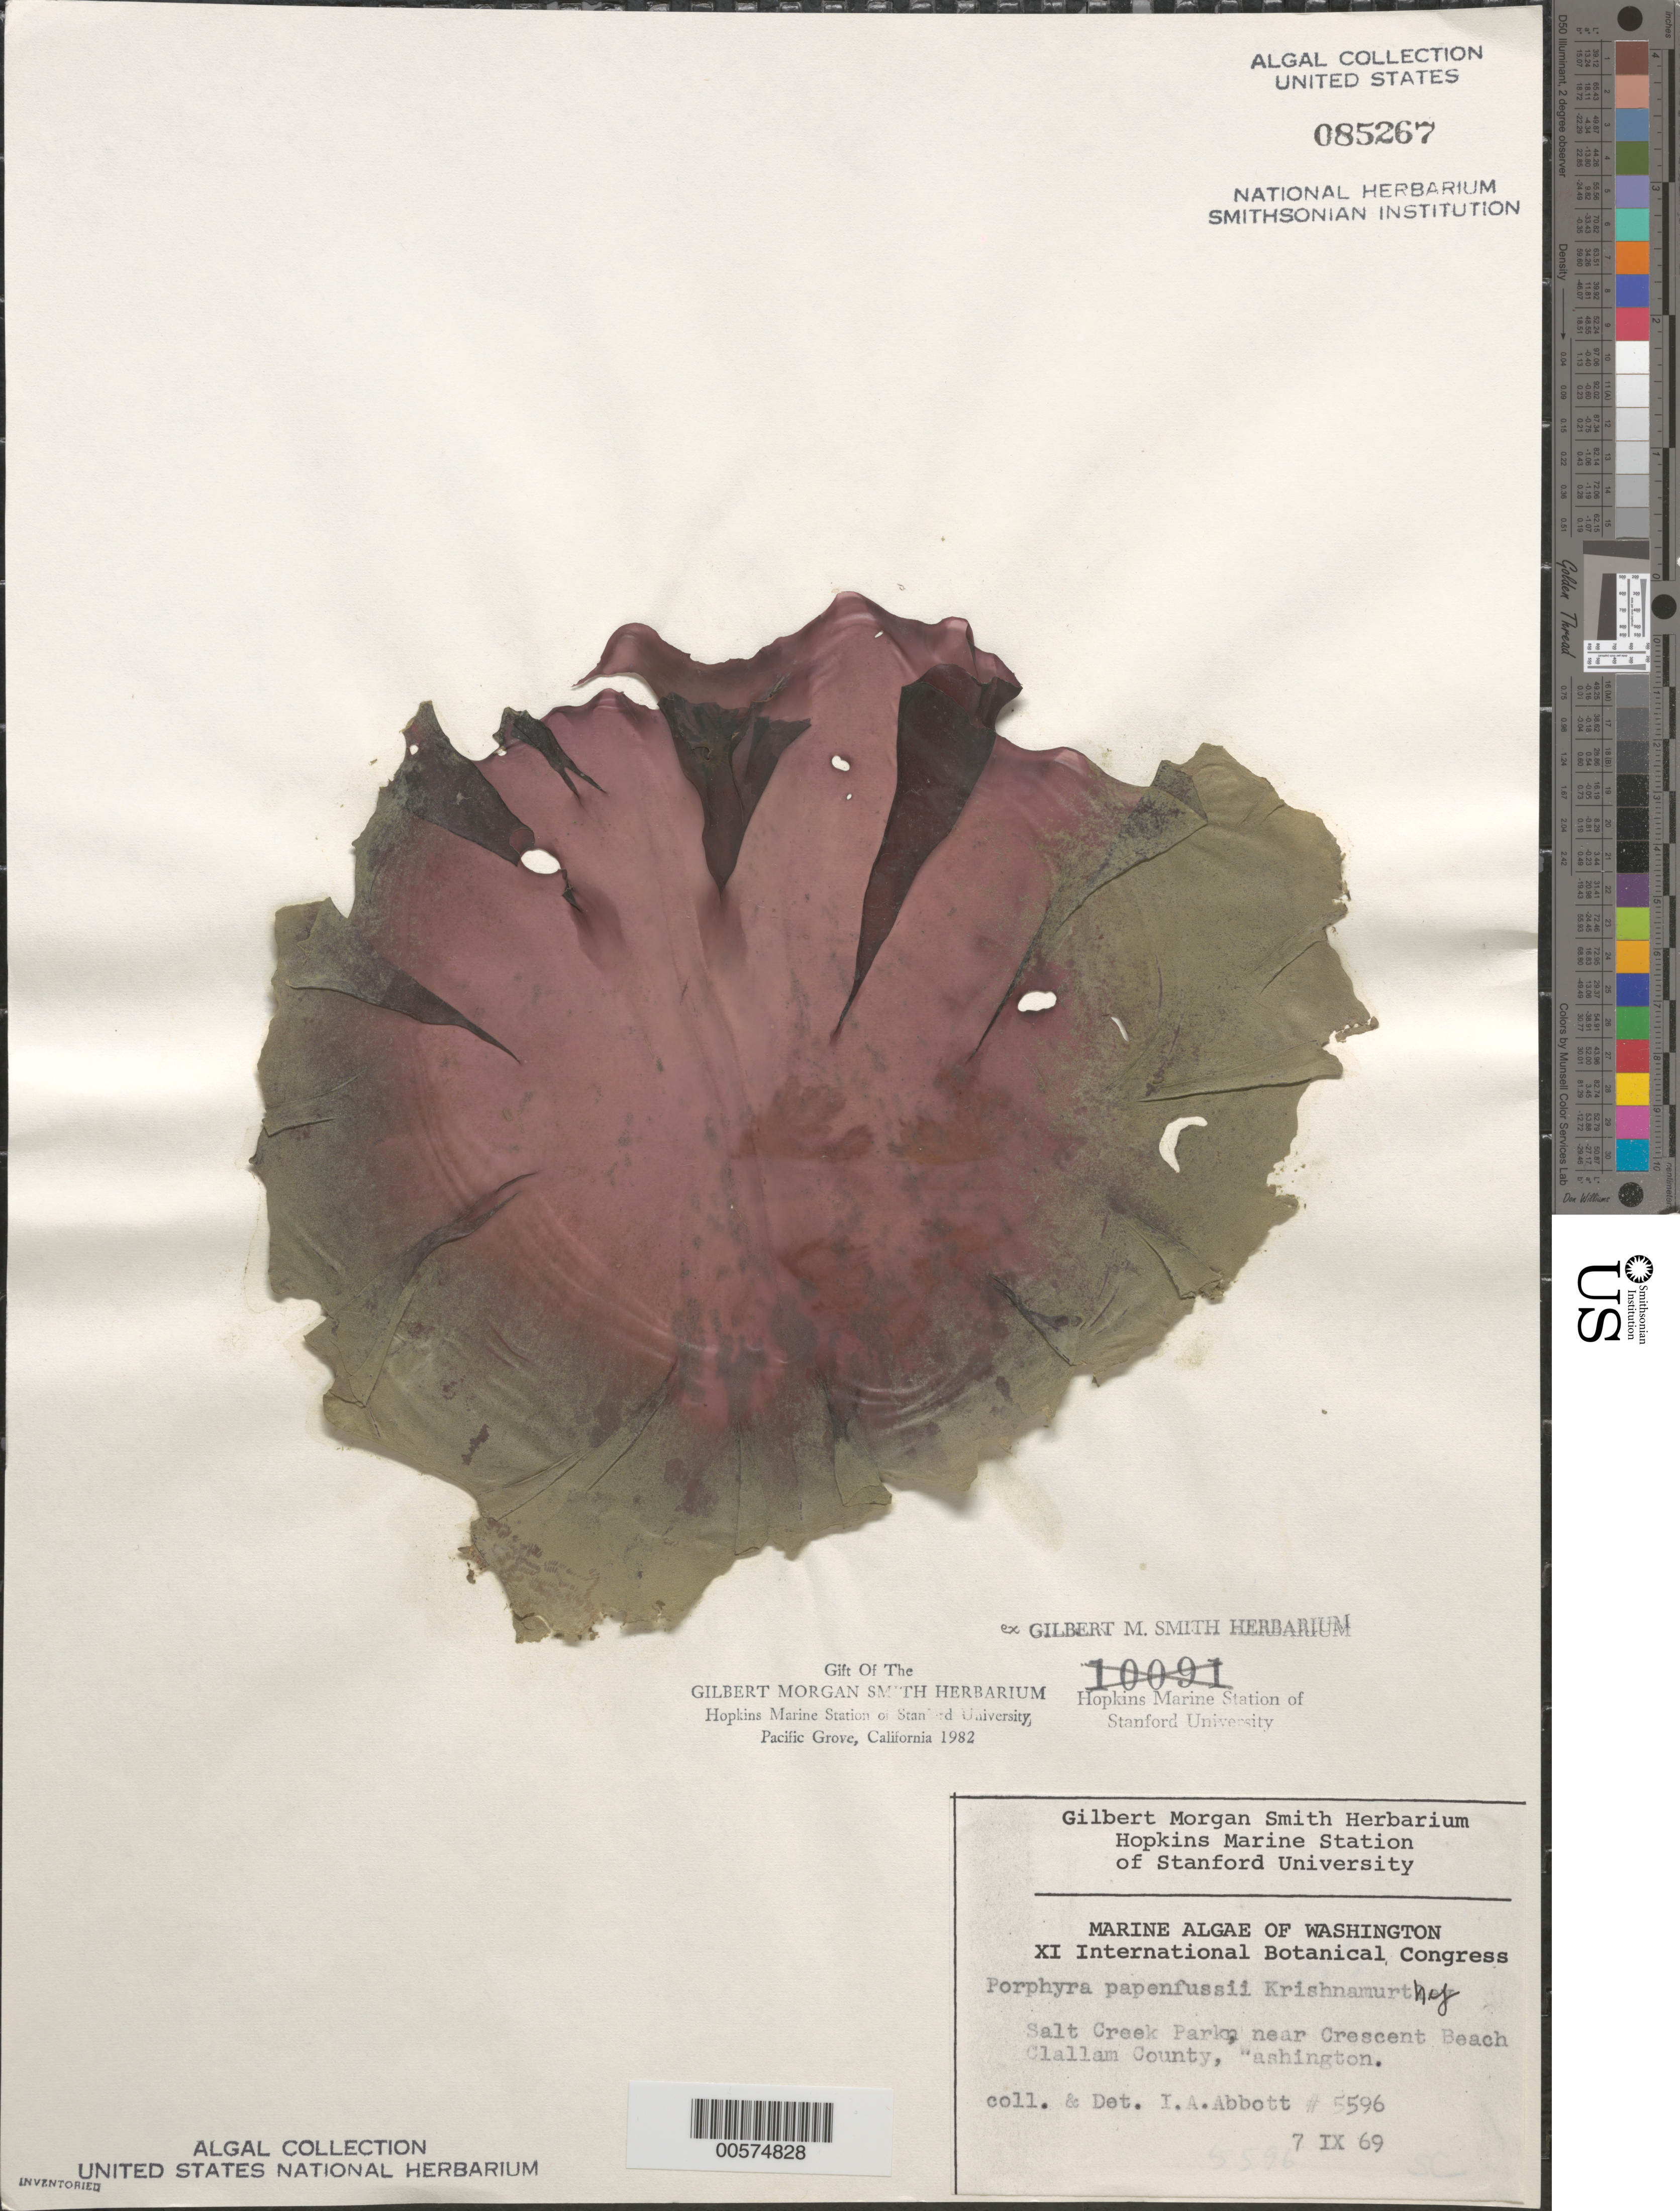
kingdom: Plantae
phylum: Rhodophyta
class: Bangiophyceae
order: Bangiales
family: Bangiaceae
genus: Fuscifolium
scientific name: Fuscifolium papenfussii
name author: (V. Krishnamurthy) S.C. Lindstrom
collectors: I. A. Abbott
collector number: IAA 5596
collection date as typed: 07 Sep 1969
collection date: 1969-09-07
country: United States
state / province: Washington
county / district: Clallam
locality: Salt Creek Park, near Crescent Beach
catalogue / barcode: US 85267